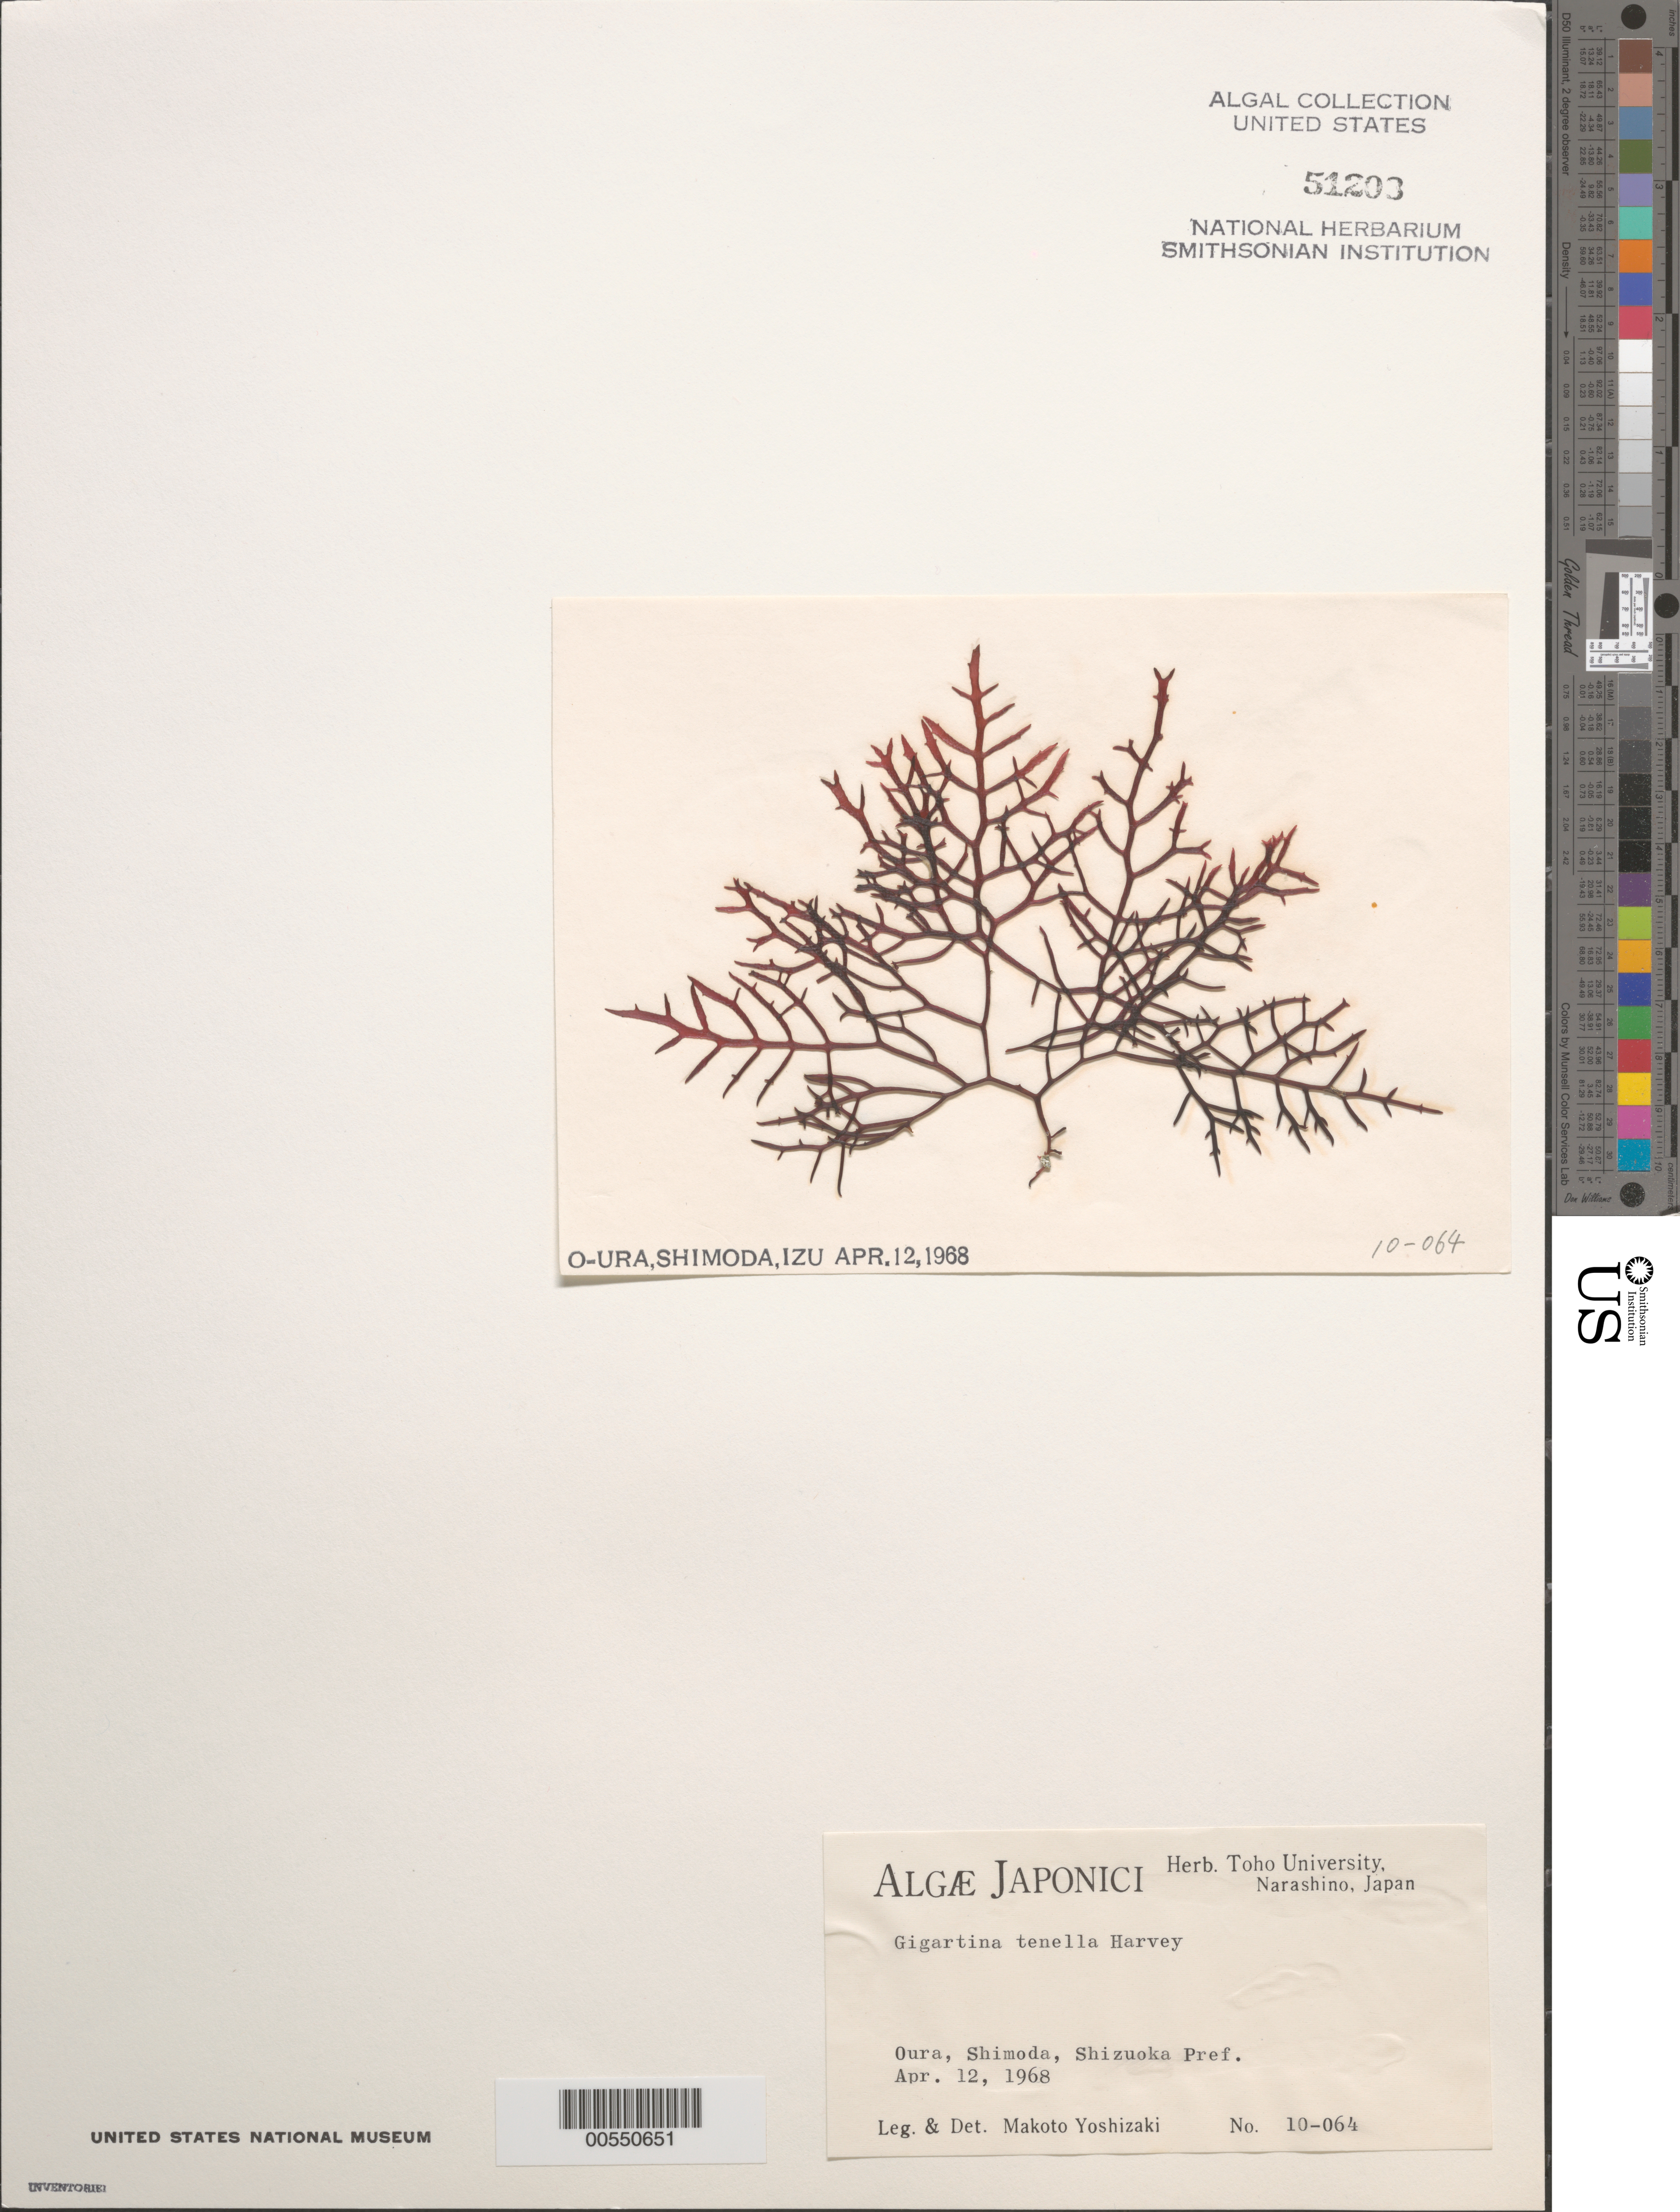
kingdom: Plantae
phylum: Rhodophyta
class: Florideophyceae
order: Gigartinales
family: Gigartinaceae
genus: Chondracanthus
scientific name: Chondracanthus tenellus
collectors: M. Yoshizaki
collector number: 10-064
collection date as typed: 12 Apr 1968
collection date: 1968-04-12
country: Japan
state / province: Sizuoka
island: Honshu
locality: Oura, Shimoda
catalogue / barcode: US 51203